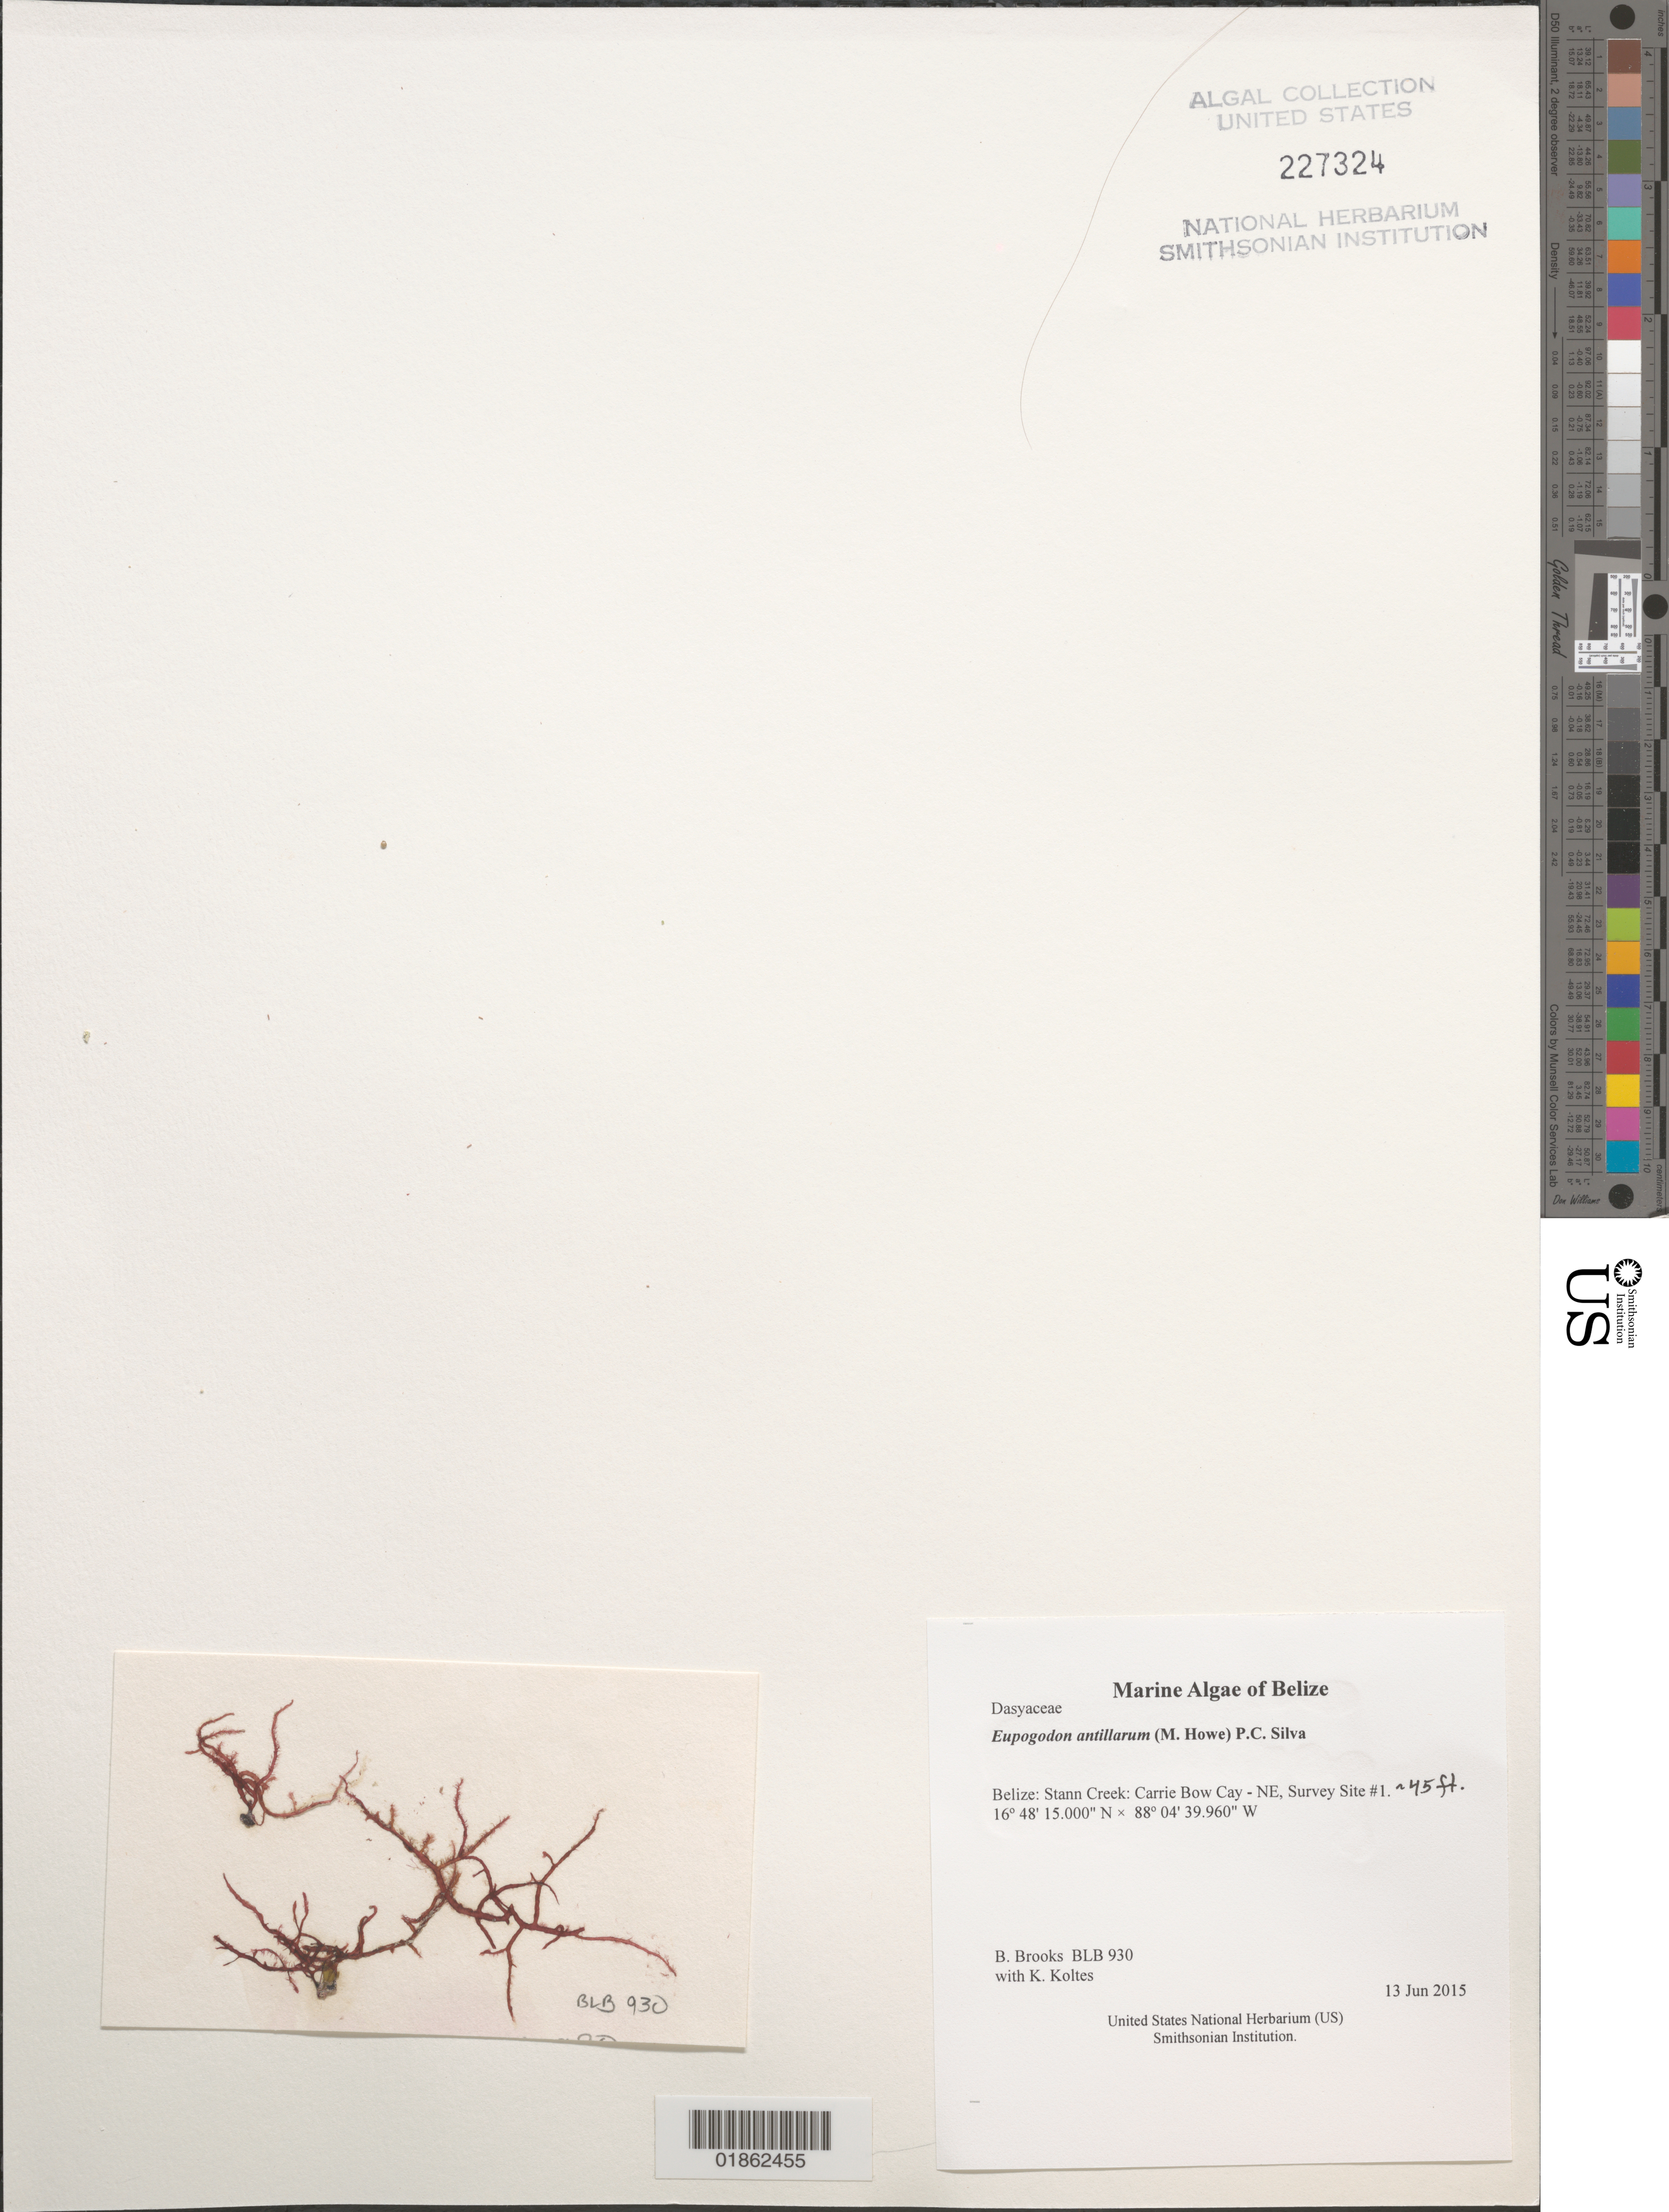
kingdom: Plantae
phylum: Rhodophyta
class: Florideophyceae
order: Ceramiales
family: Dasyaceae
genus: Dasya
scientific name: Dasya antillarum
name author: (M. Howe) A.J.K. Millar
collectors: B. Brooks & K. Koltes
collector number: BLB 930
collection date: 2015-06-13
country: Belize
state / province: Stann Creek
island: Carrie Bow Cay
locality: Carrie Bow Cay - NE, Survey Site #1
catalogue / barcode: US 227324